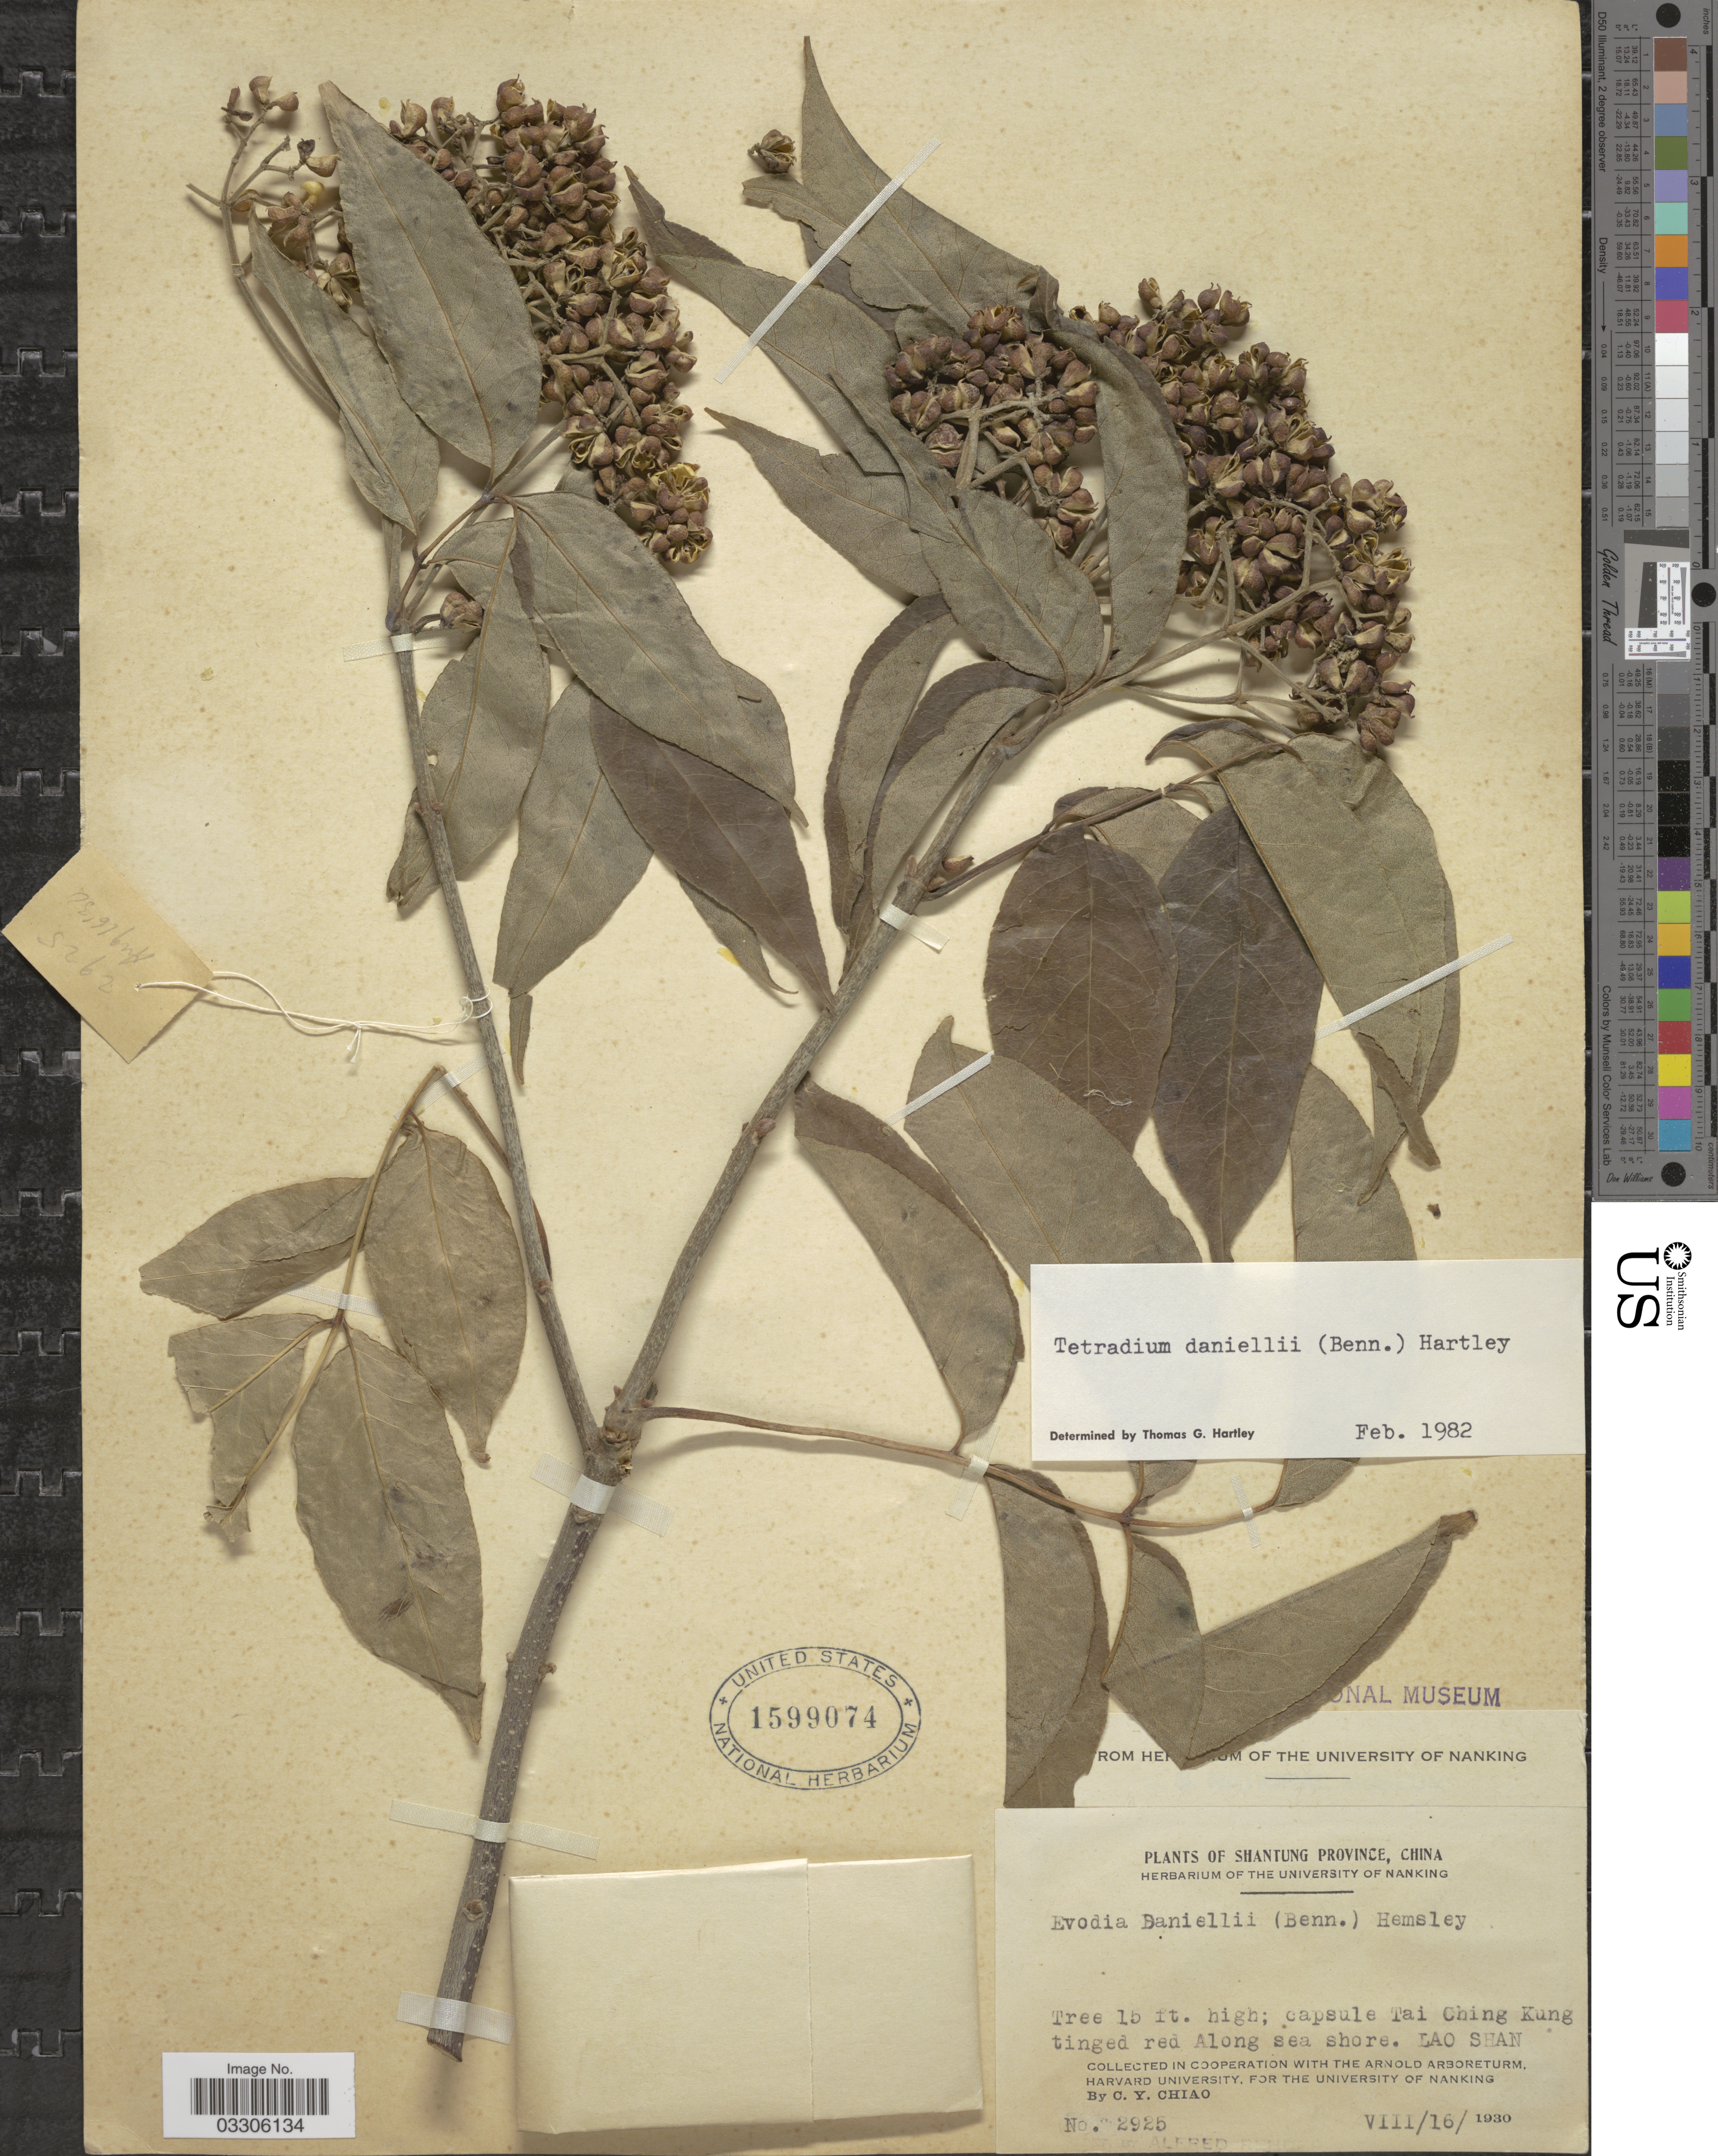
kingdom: Plantae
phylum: Tracheophyta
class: Magnoliopsida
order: Sapindales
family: Rutaceae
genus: Tetradium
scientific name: Tetradium daniellii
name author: (Benn.) T.G. Hartley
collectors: C. Y. Chiao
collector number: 2925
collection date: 1930-08-16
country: China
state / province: Shandong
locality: Shantung Province. Capsule Tai Ching Kung tinged red. Along sea shore. Lao Shan.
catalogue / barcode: US 1599074